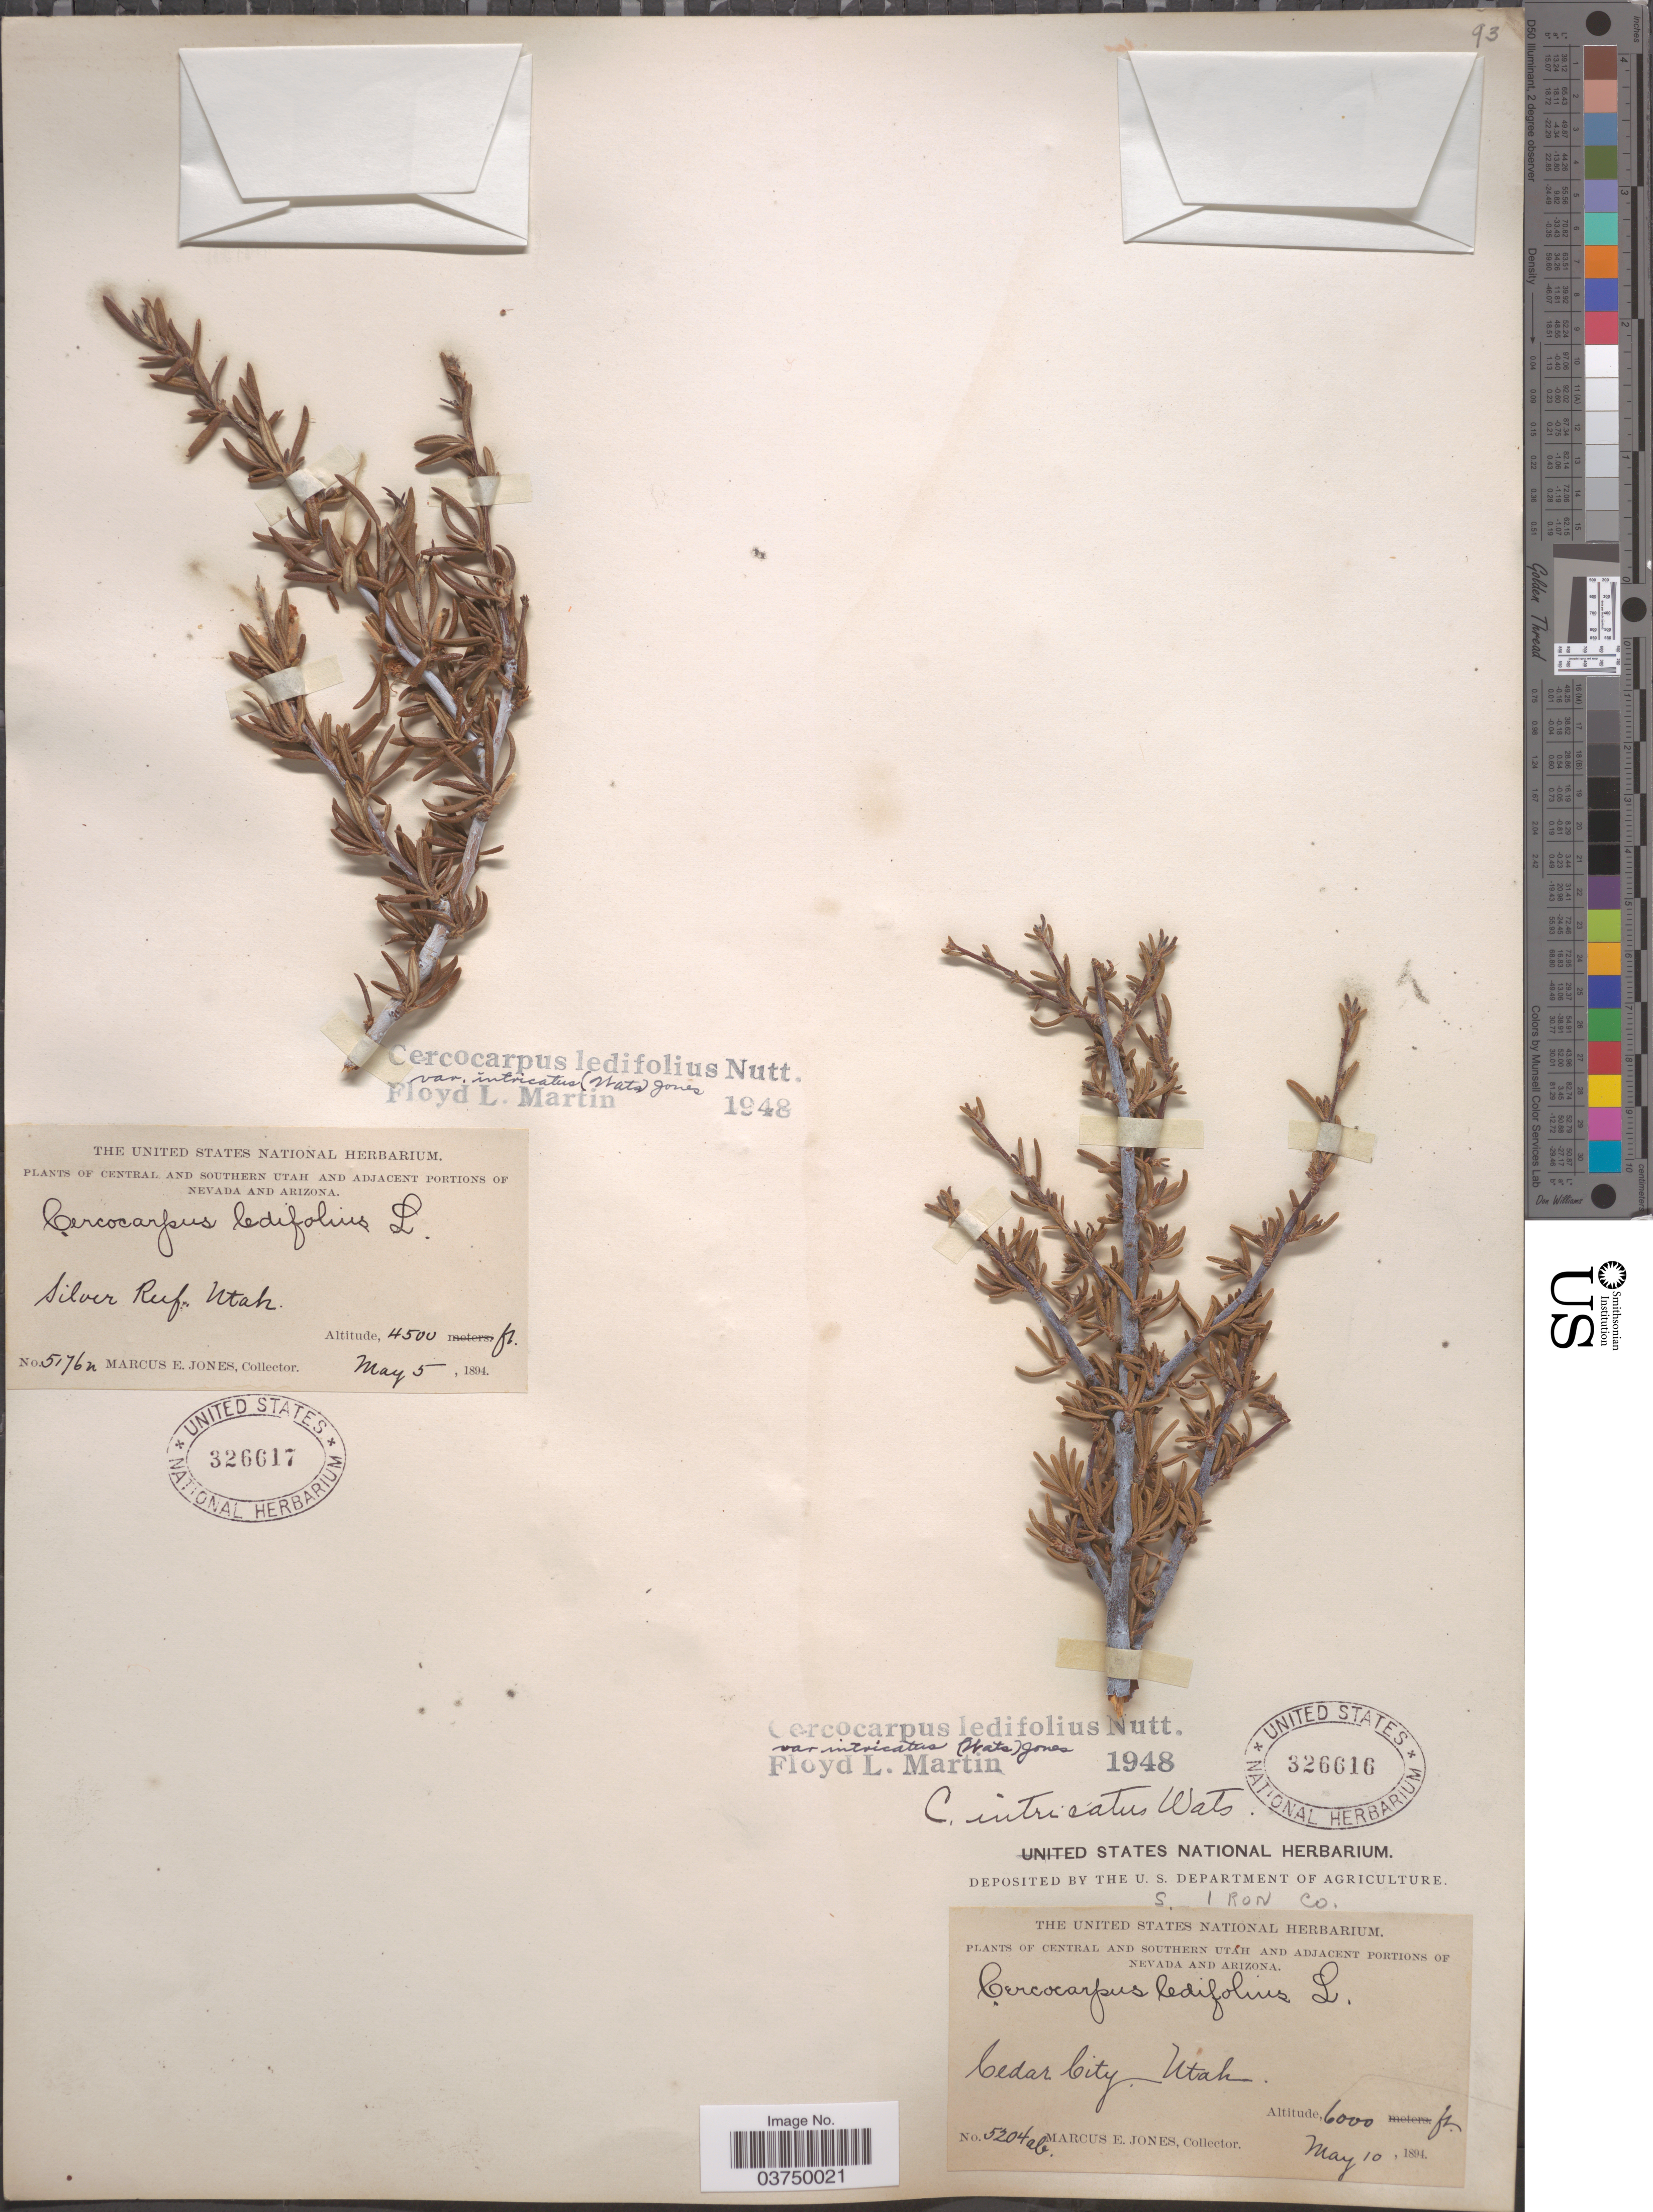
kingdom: Plantae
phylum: Tracheophyta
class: Magnoliopsida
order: Rosales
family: Rosaceae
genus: Cercocarpus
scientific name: Cercocarpus ledifolius var. intricatus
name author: Nutt.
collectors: M. E. Jones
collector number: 5204ab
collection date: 1894-05-10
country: United States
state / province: Utah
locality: Central and Southern Utah. Cedar City.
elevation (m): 1829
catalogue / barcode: US 326616-2